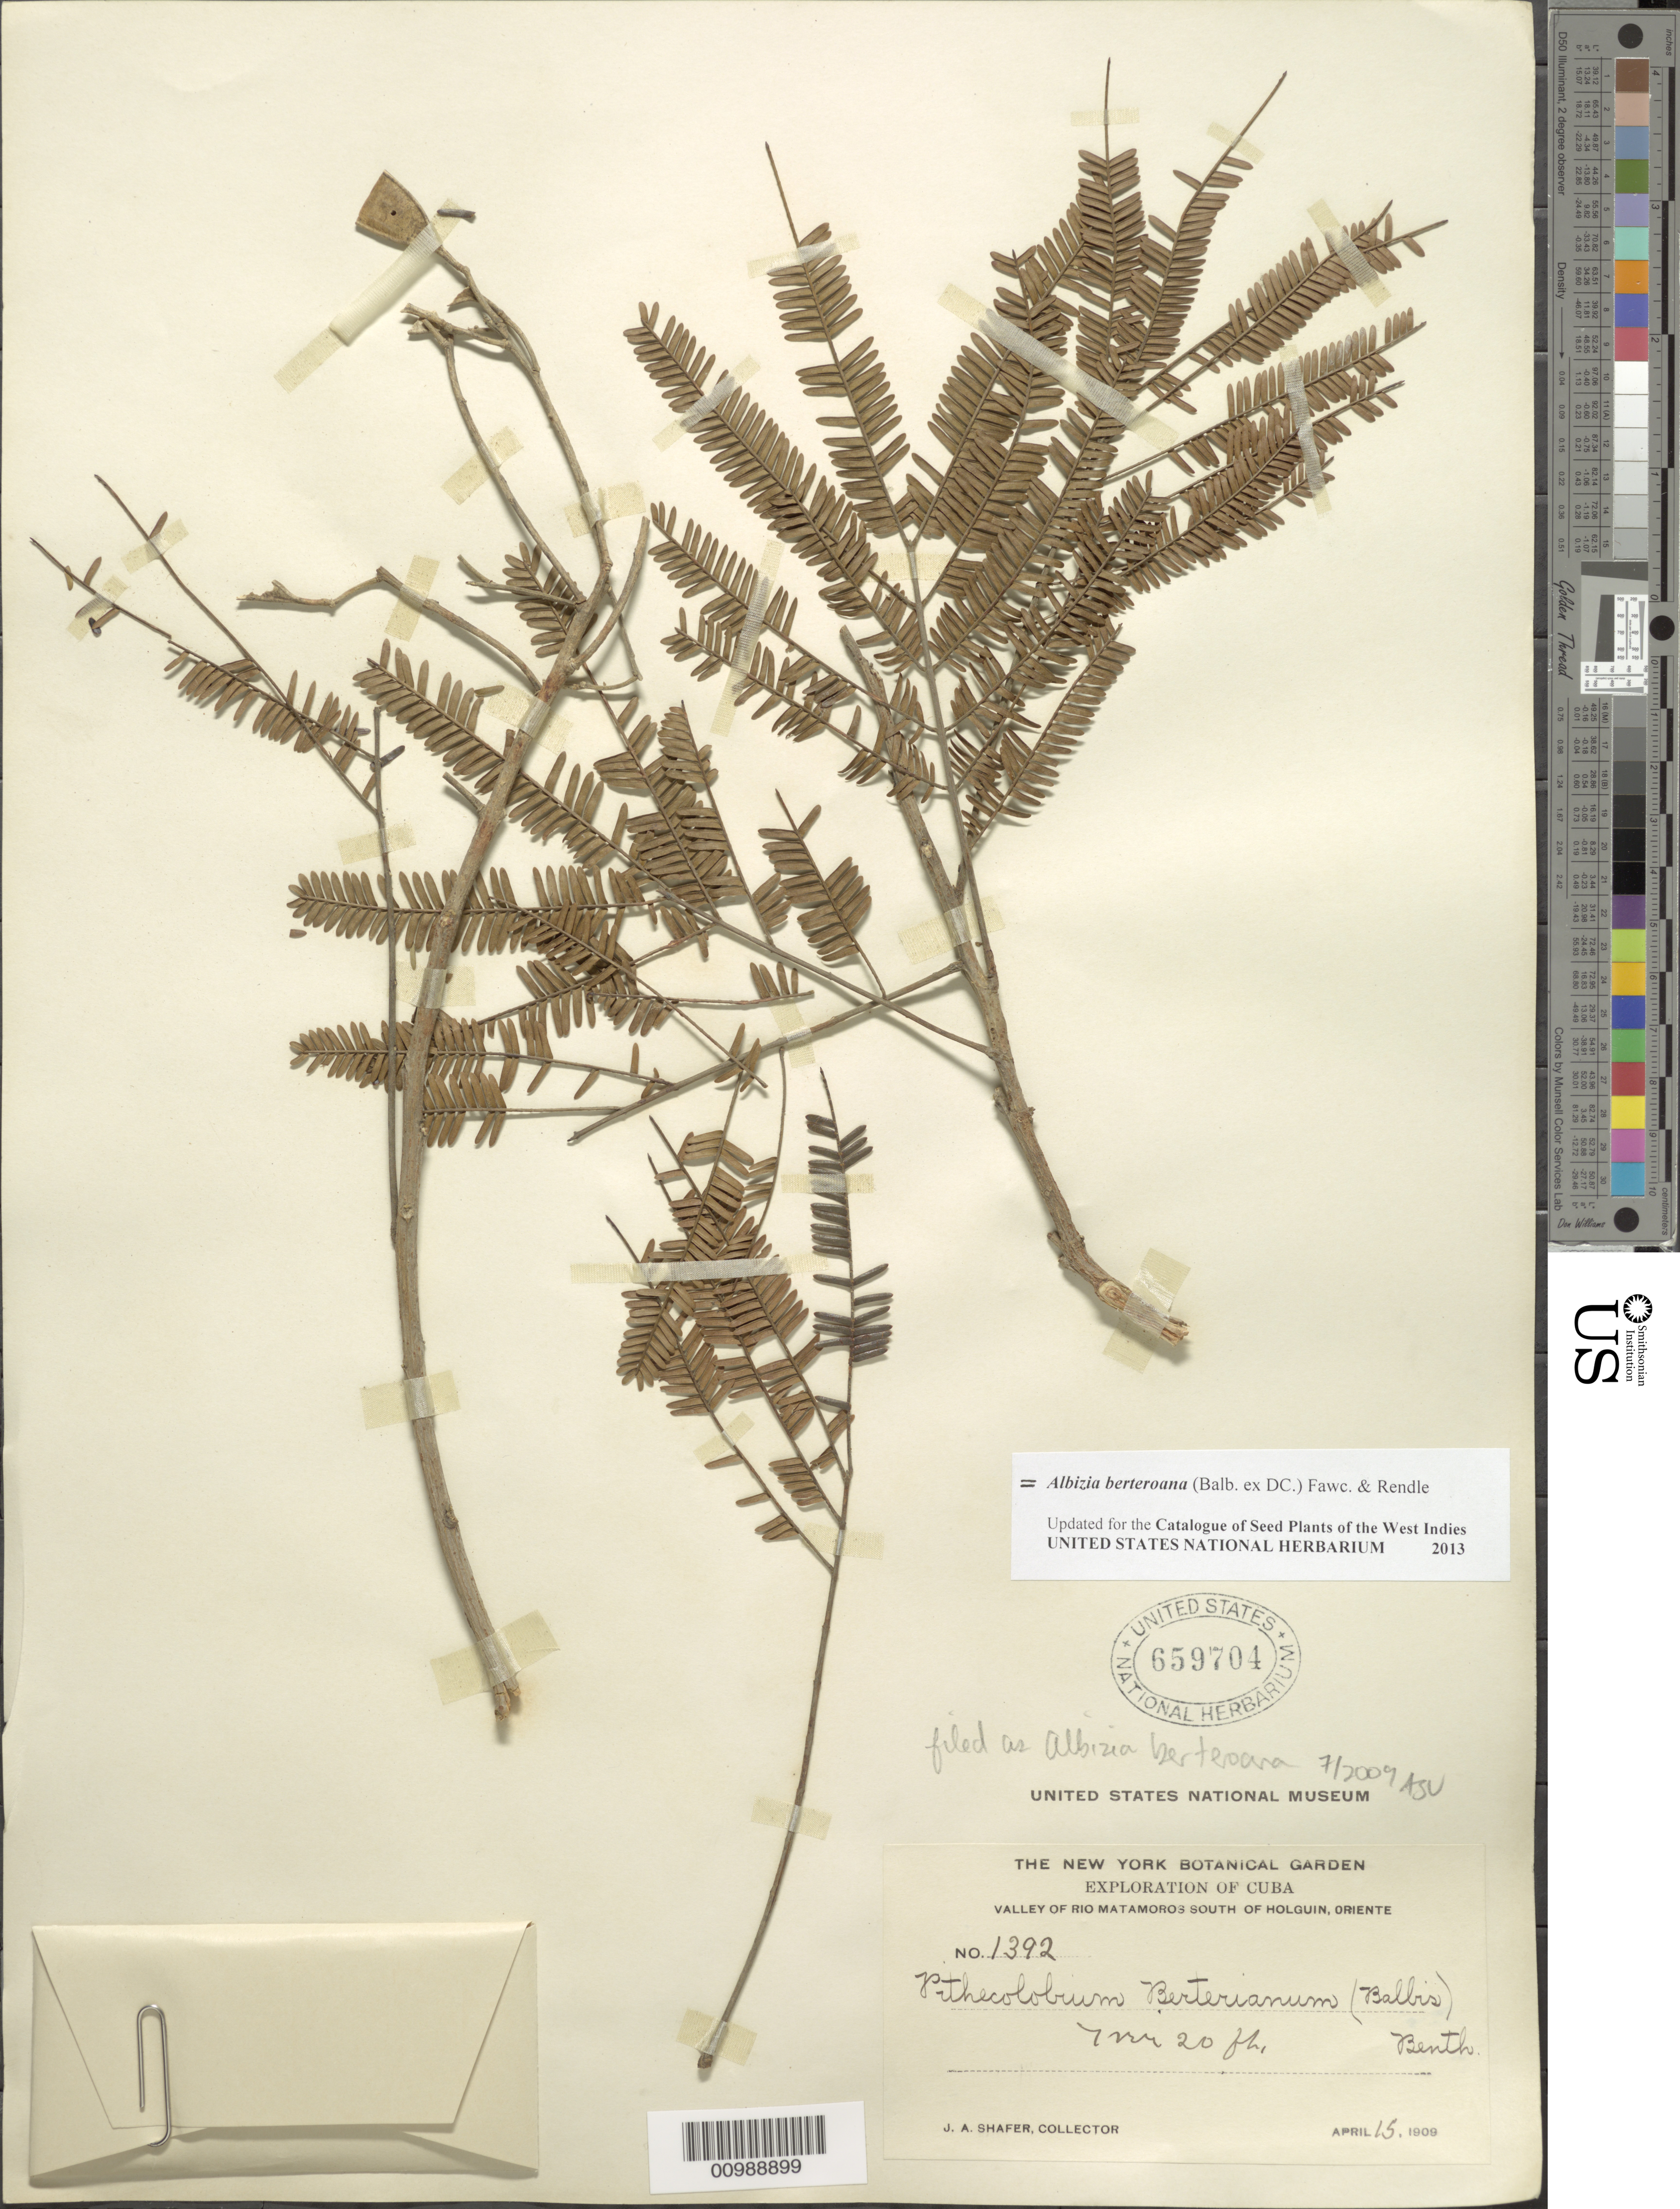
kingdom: Plantae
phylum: Tracheophyta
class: Magnoliopsida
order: Fabales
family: Fabaceae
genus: Pseudalbizzia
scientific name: Pseudalbizzia berteroana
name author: (Balb. ex DC.) Britton & Rose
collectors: J. A. Shafer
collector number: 1392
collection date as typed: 15 Apr 1909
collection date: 1909-04-15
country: Cuba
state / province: Holguín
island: Cuba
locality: Valley of Rio Matamoros S of Holguin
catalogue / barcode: US 659704